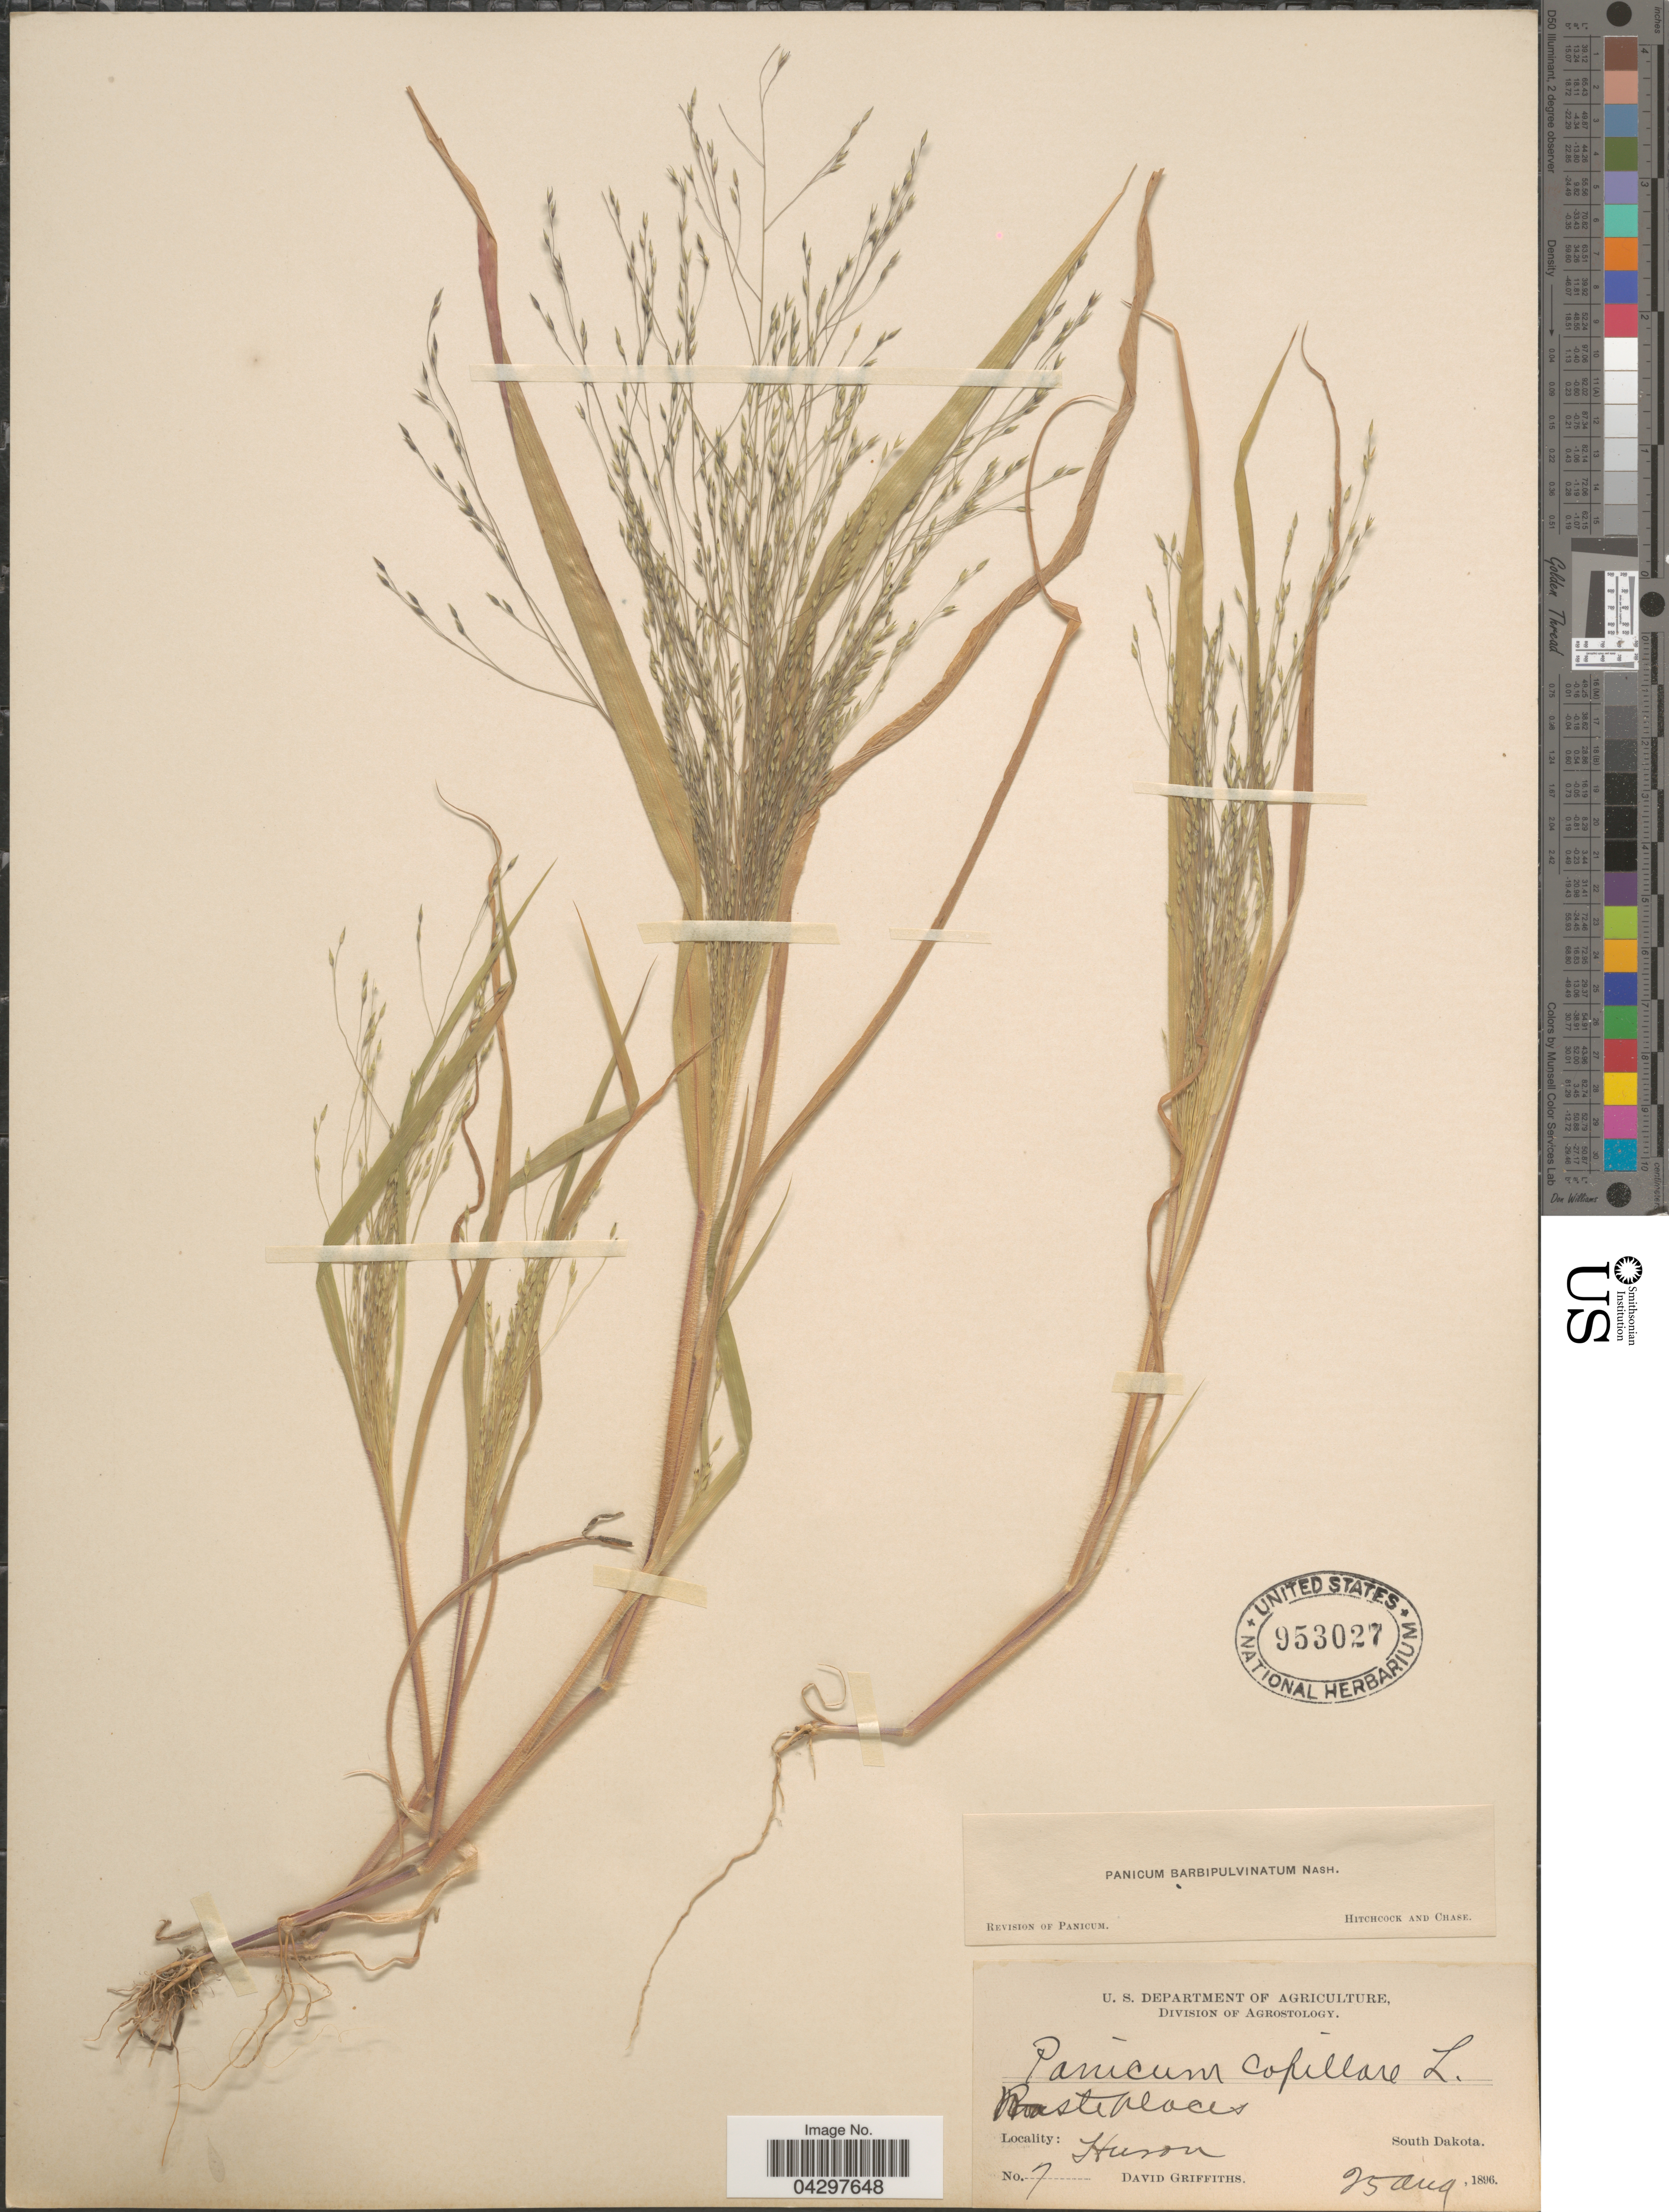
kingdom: Plantae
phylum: Tracheophyta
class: Liliopsida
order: Poales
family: Poaceae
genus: Panicum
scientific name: Panicum capillare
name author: L.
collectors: D. Griffiths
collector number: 7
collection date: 1896-08-25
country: United States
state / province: South Dakota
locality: Huron.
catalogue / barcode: US 953027